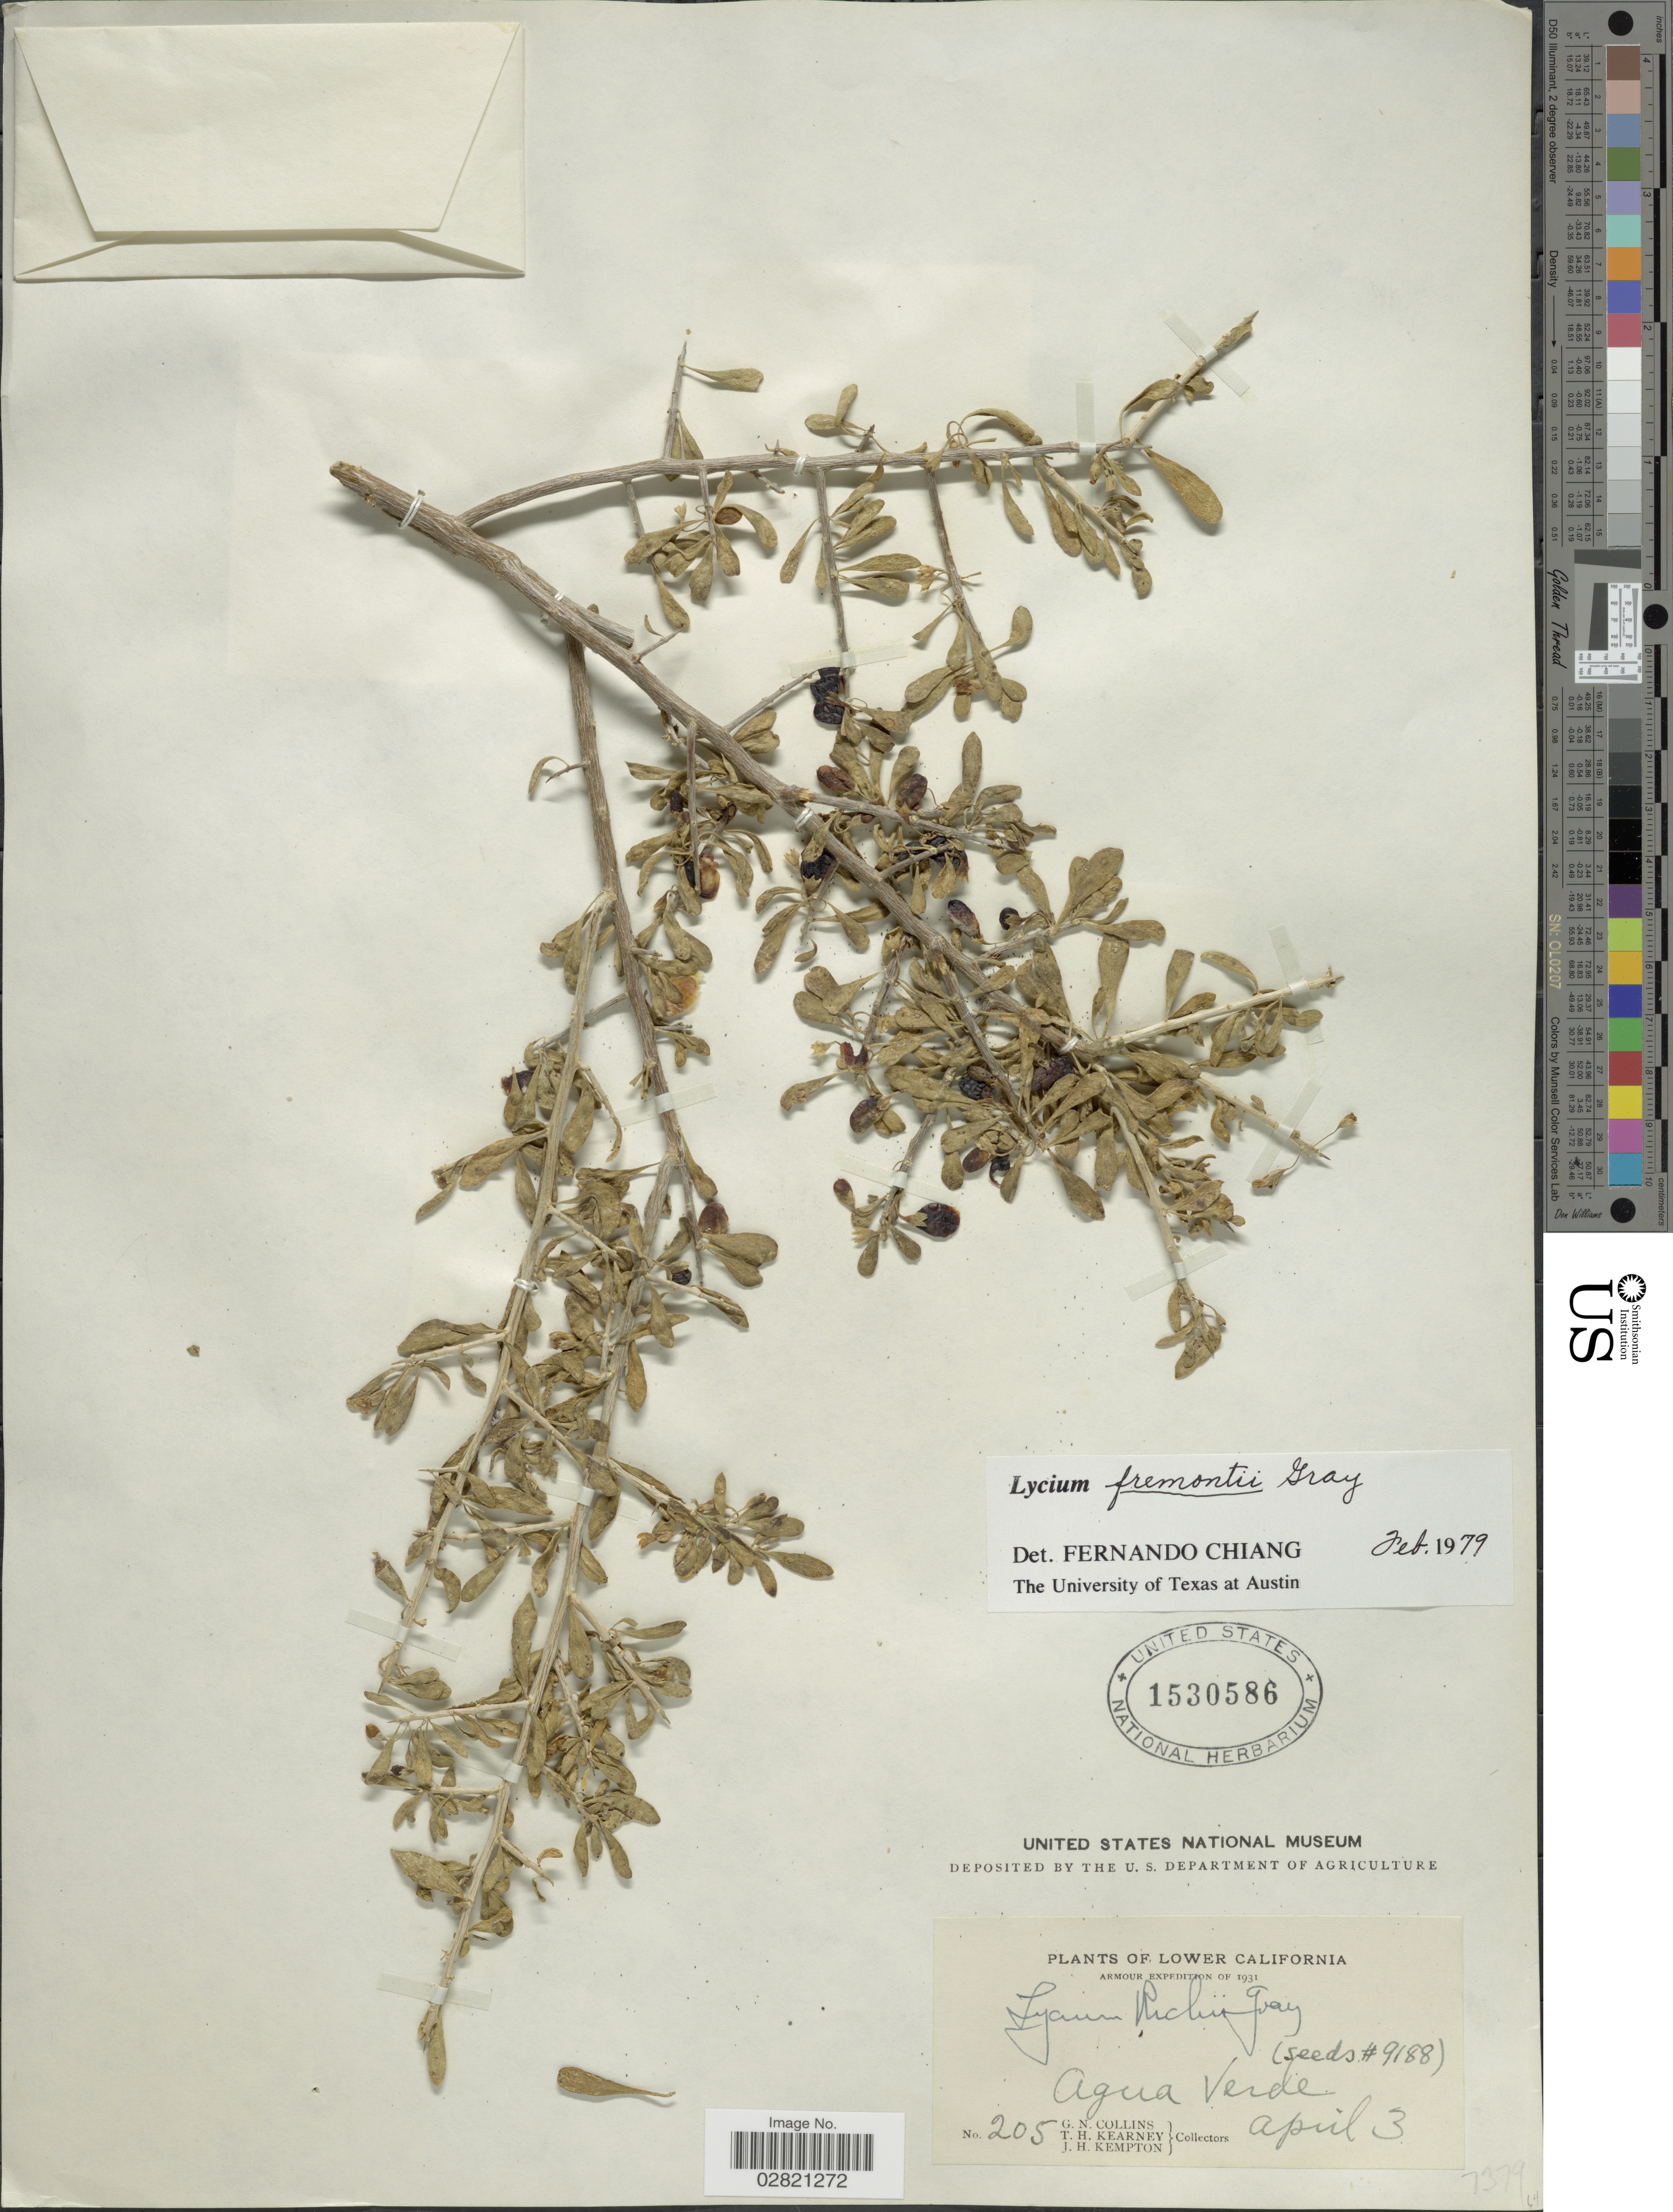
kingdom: Plantae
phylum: Tracheophyta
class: Magnoliopsida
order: Solanales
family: Solanaceae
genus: Lycium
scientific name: Lycium fremontii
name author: A. Gray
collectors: G. Collins, T. H. Kearney & J. H. Kempton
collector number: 205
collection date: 1931-04-03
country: Mexico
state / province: Baja California Sur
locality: Lower California, Agua Verde.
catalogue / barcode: US 1530586